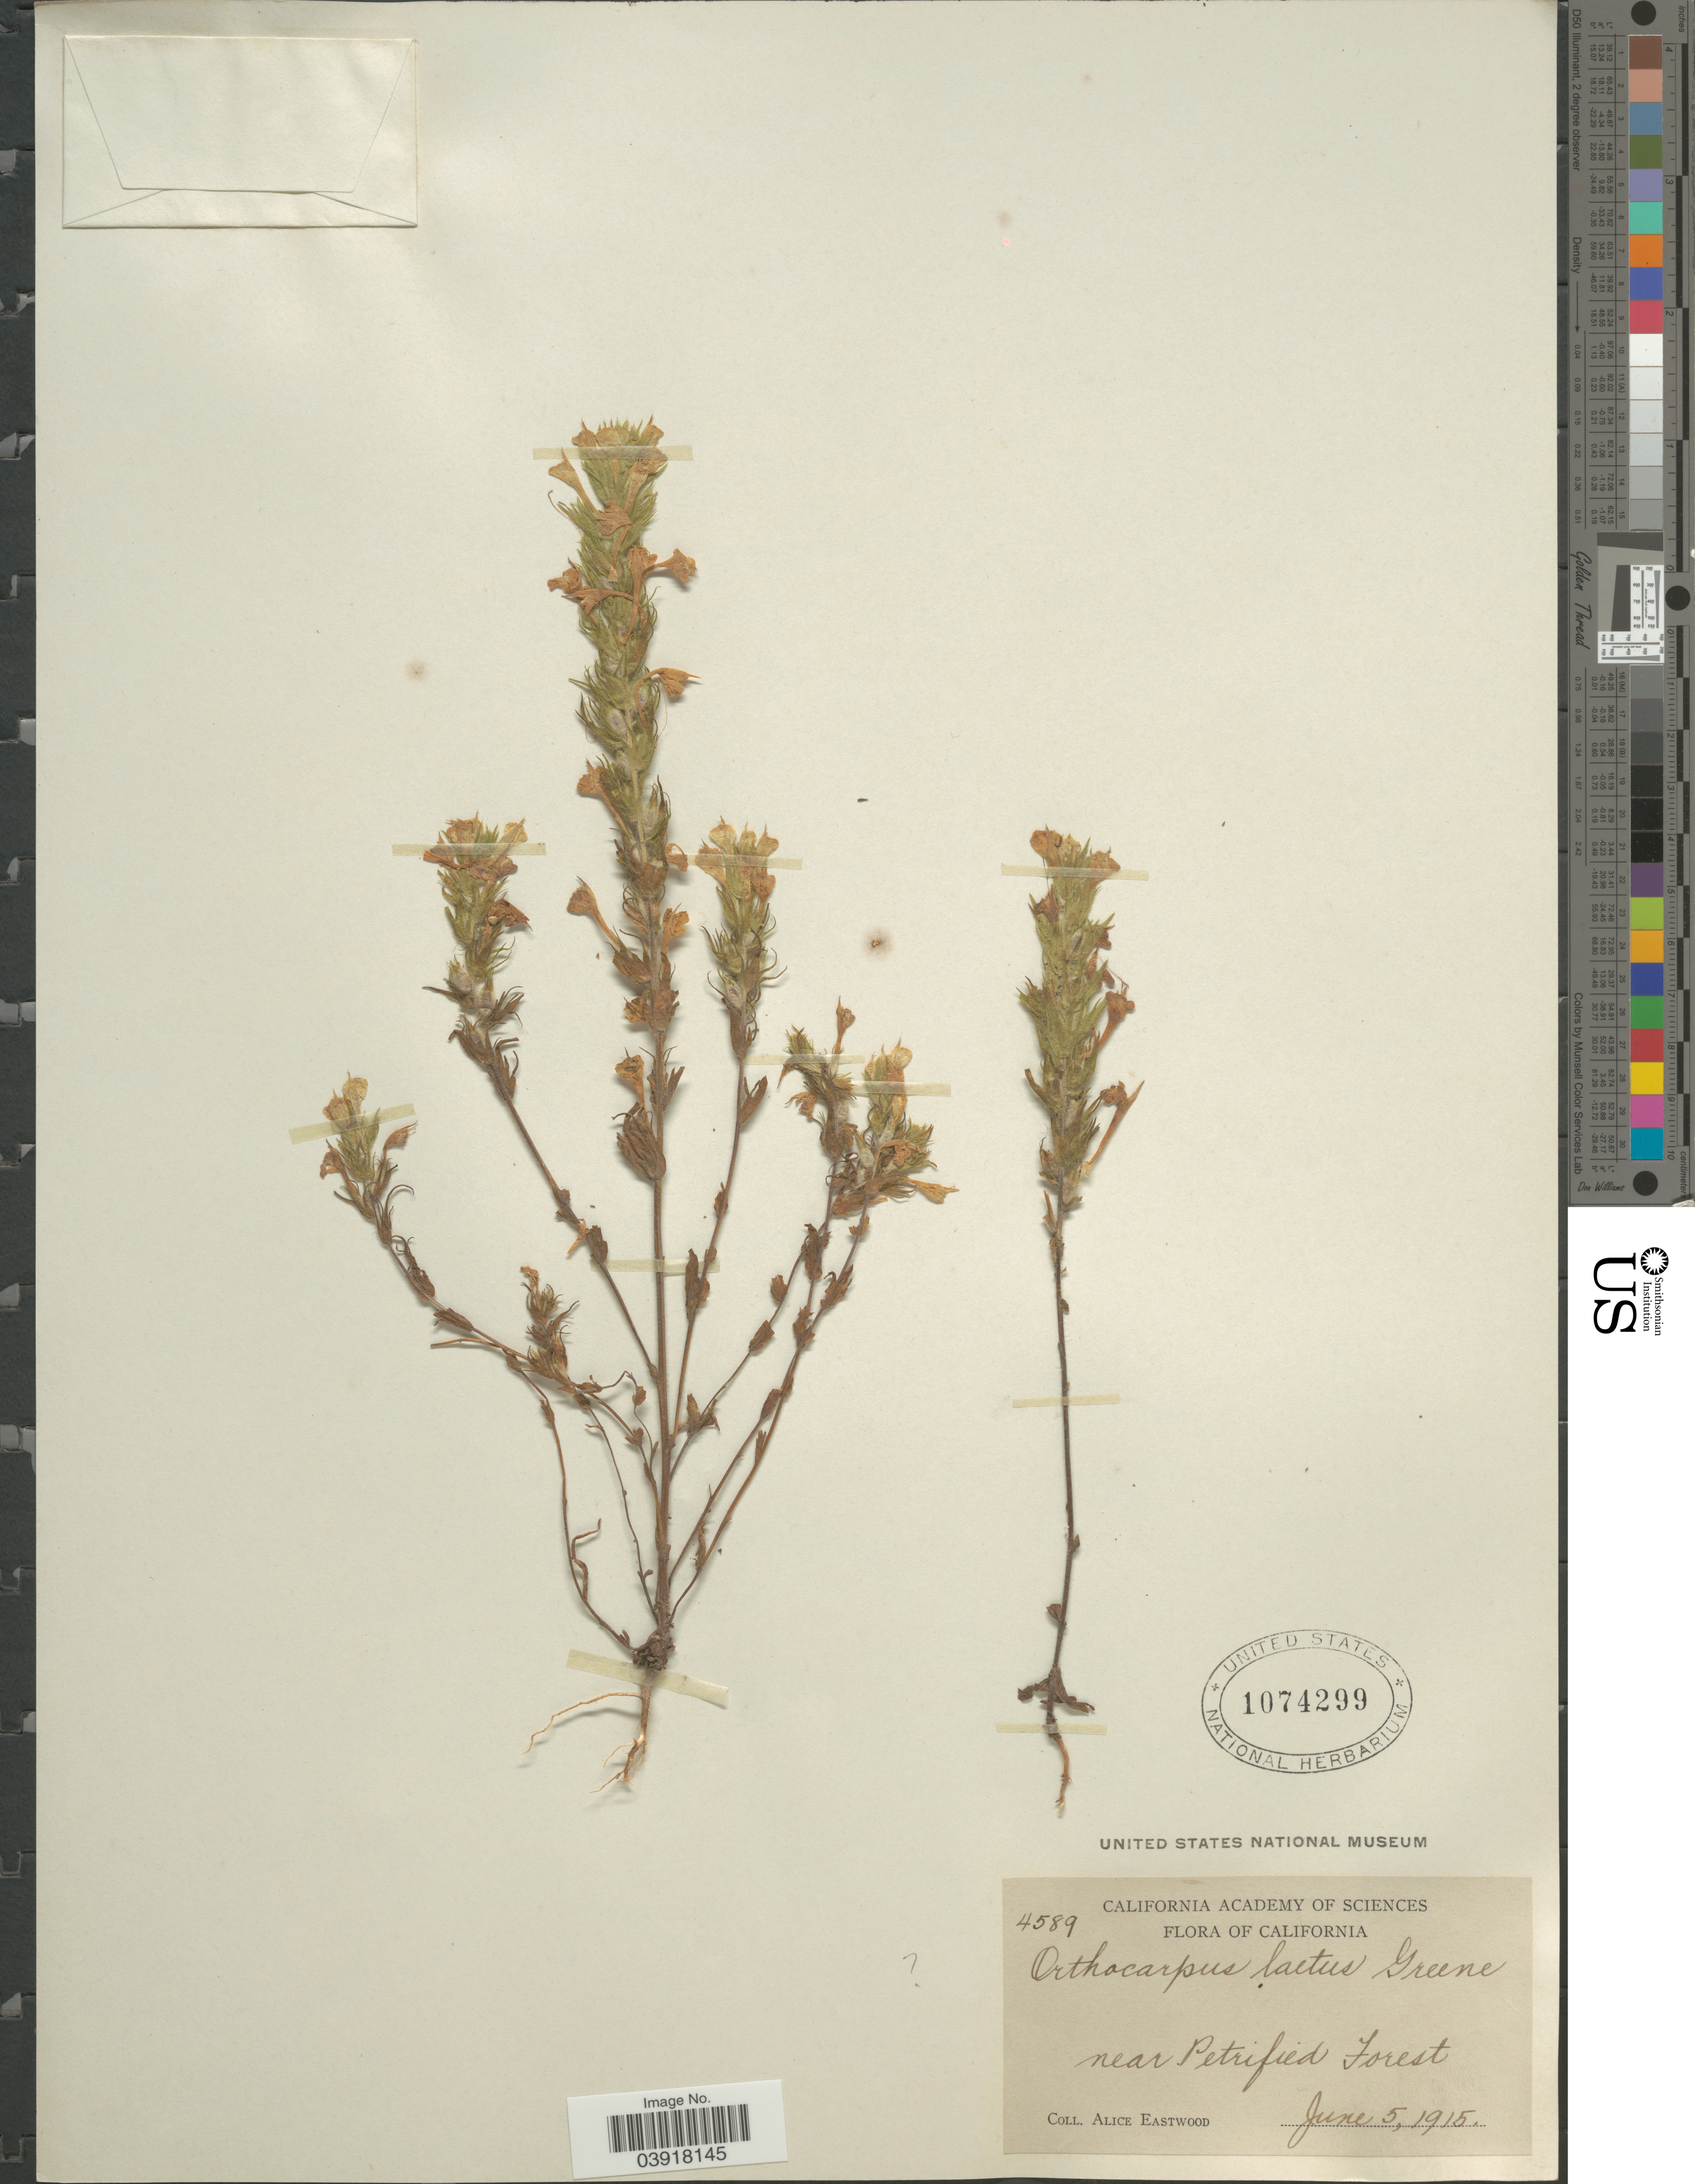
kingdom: Plantae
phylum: Tracheophyta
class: Magnoliopsida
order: Lamiales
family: Orobanchaceae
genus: Orthocarpus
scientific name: Orthocarpus sp.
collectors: A. Eastwood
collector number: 4589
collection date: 1915-06-05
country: United States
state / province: California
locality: Near Petrified Forest.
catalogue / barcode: US 1074299